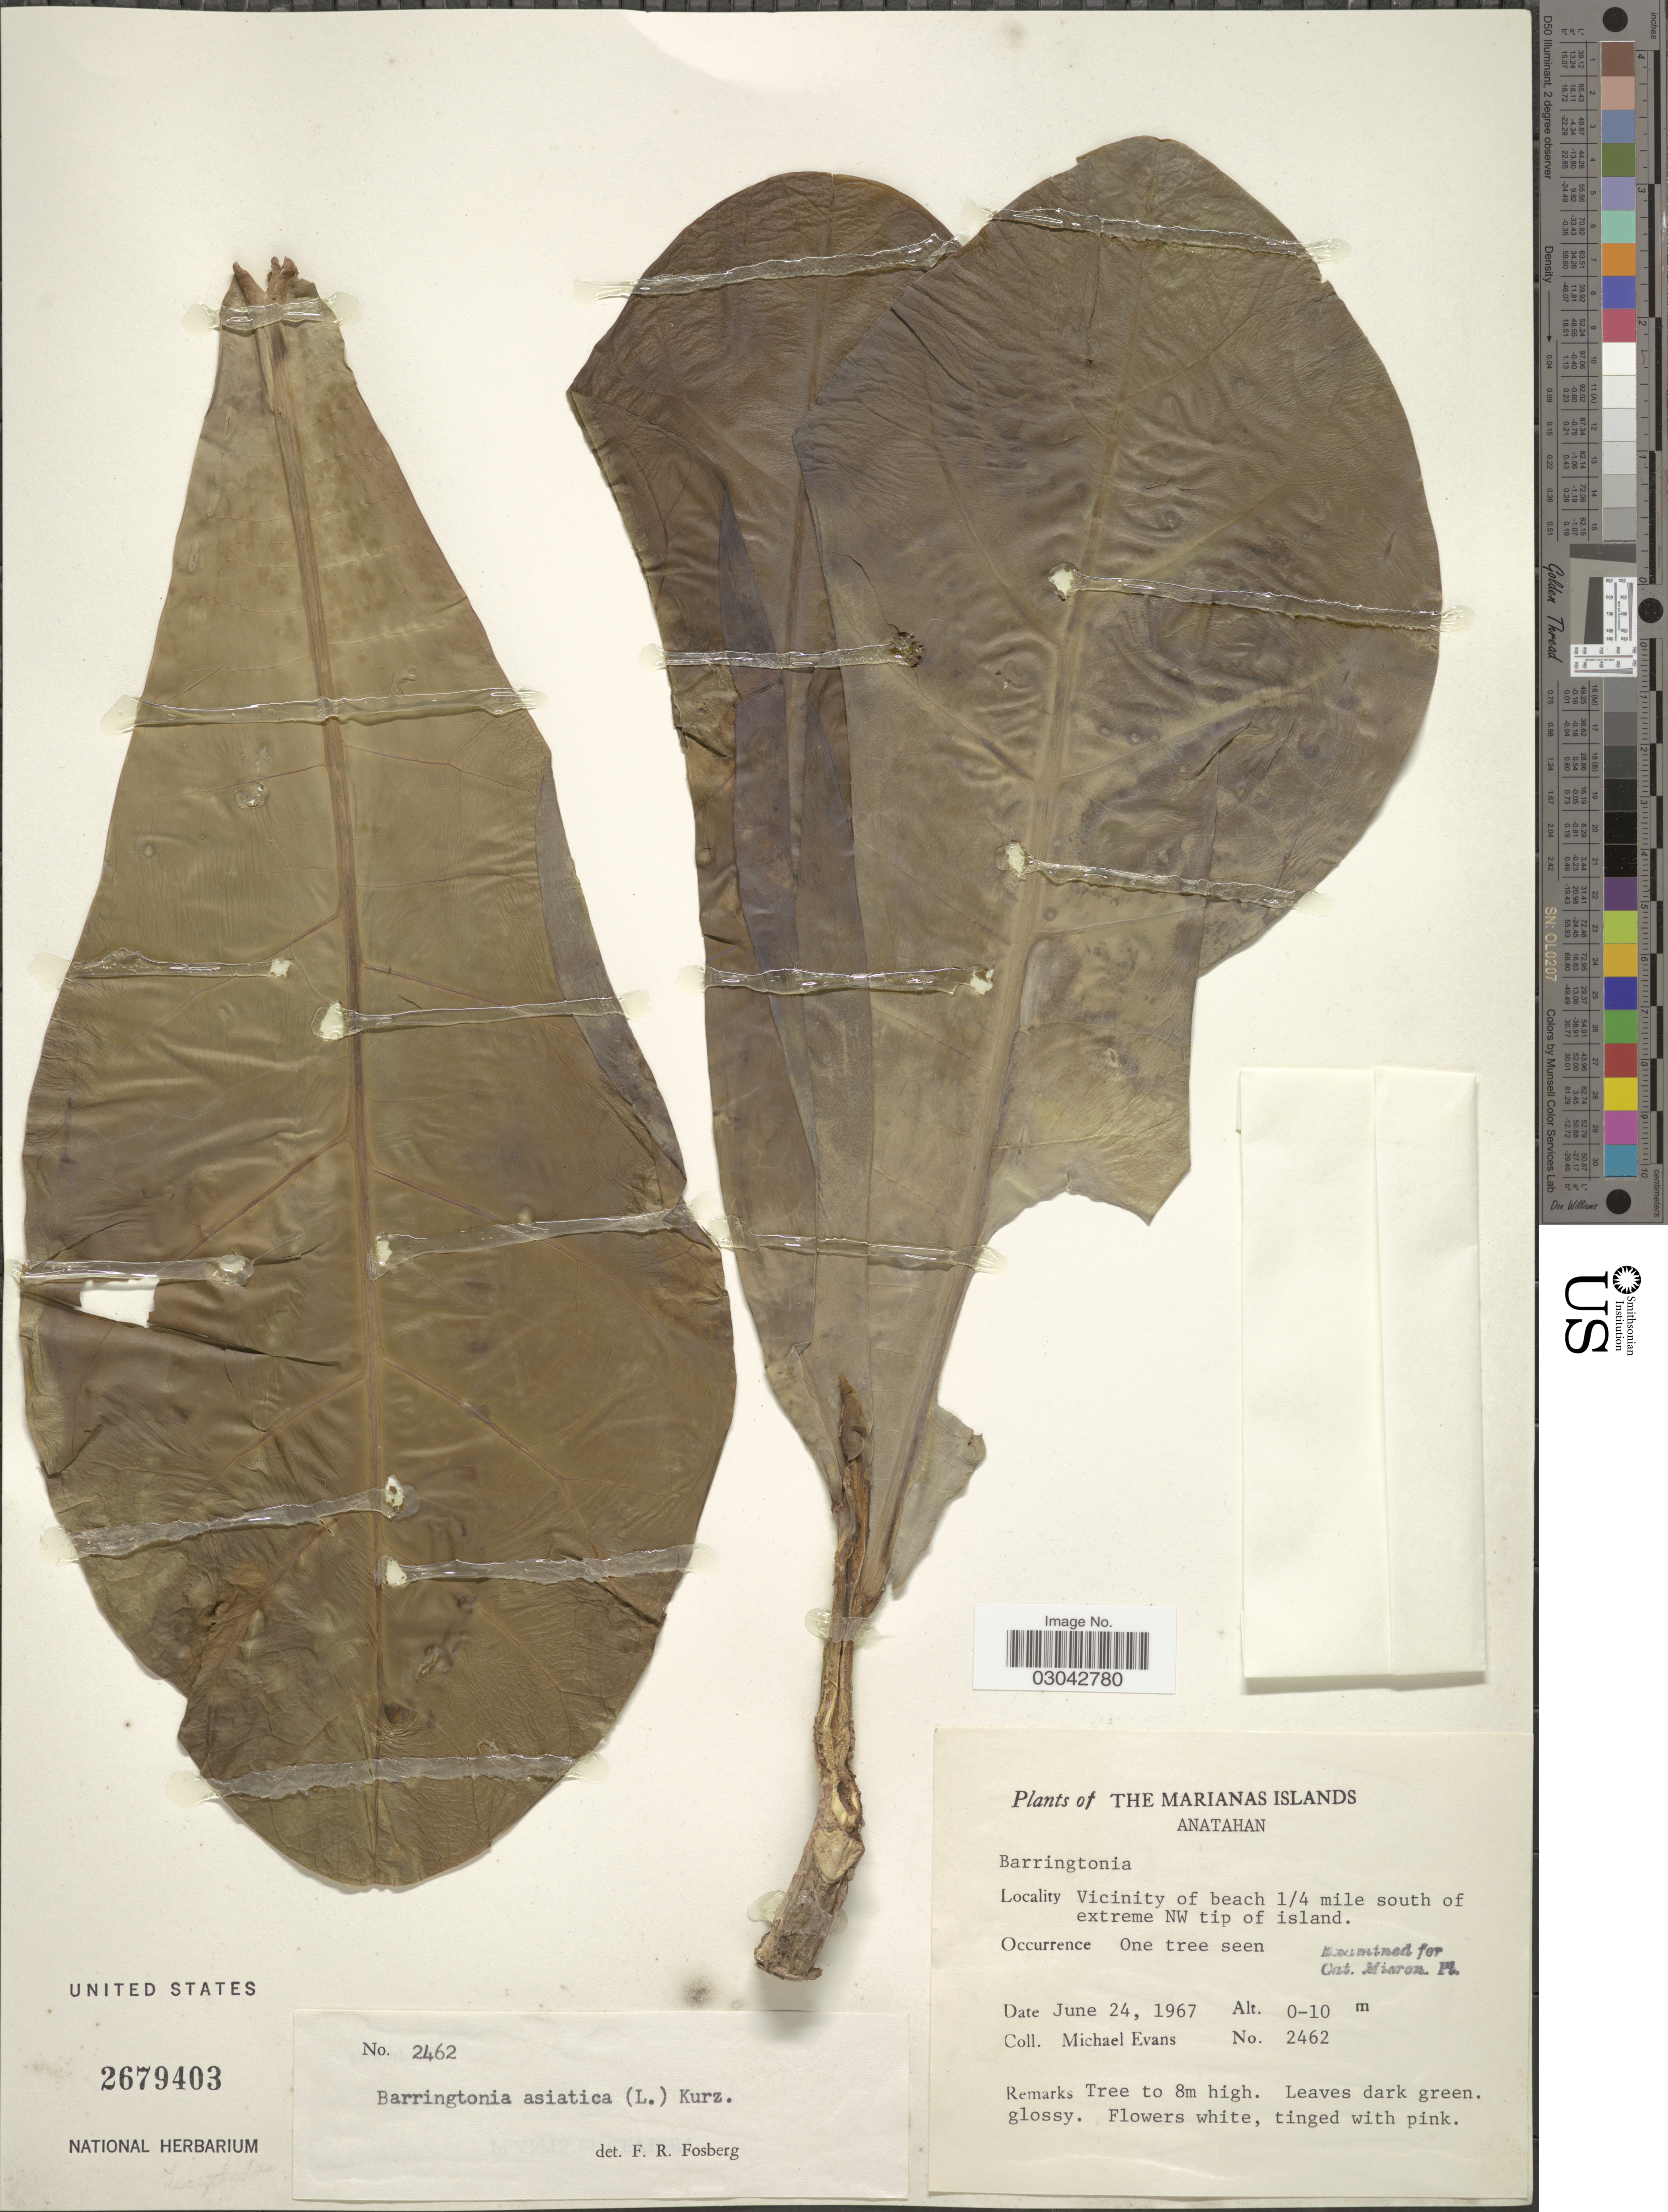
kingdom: Plantae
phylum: Tracheophyta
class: Magnoliopsida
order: Ericales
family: Lecythidaceae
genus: Barringtonia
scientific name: Barringtonia asiatica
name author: (L.) Kurz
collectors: M. Evans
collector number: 2462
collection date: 1967-06-24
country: Northern Mariana Islands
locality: Marianas Islands. Anatahan. Vicinity of beach 1/4 mile south of extreme NW tip of island.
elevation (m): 0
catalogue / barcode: US 2679403